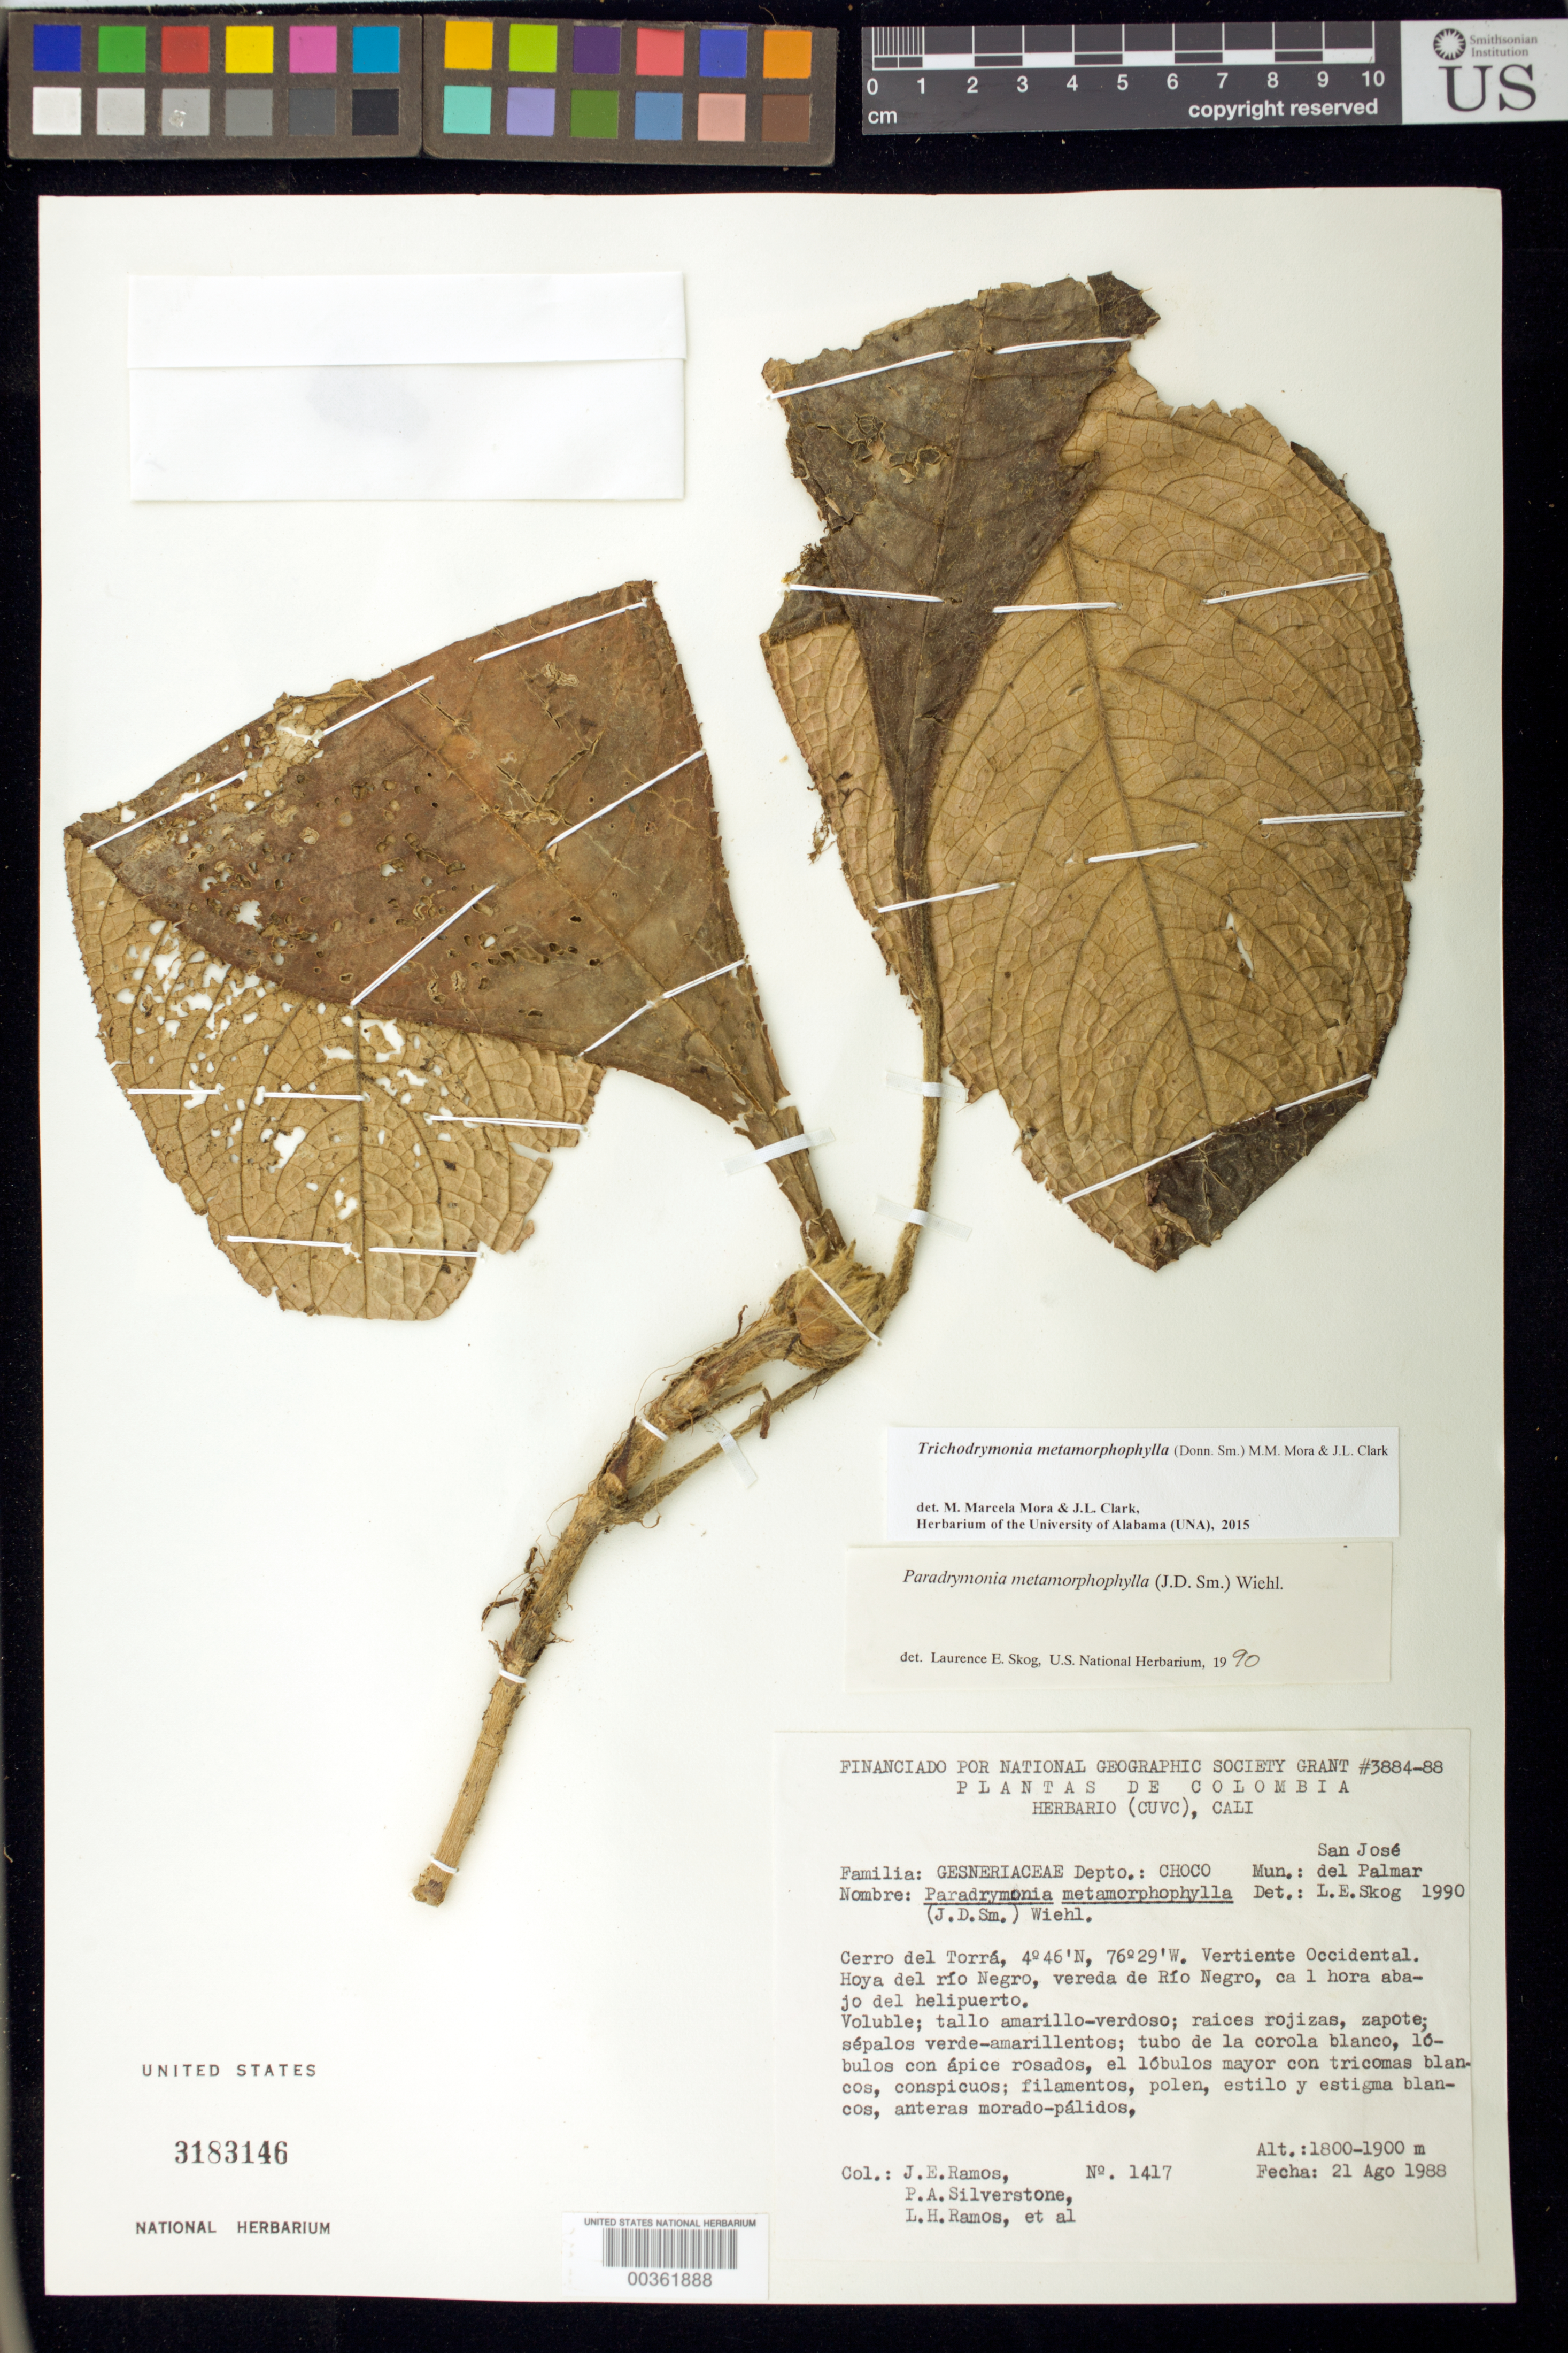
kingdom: Plantae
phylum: Tracheophyta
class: Magnoliopsida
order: Lamiales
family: Gesneriaceae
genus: Trichodrymonia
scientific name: Trichodrymonia metamorphophylla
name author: (Donn. Sm.) M.M. Mora & J.L. Clark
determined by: Mora, M. M.; Clark, J. L.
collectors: J. E. Ramos, P. A. Silverstone-Sopkin, L. Ramos & et al.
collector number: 1417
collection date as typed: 21 Aug 1988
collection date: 1988-08-21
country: Colombia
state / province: Chocó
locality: San Jose del Palmar, Cerro del Torra, vertiente occidental, hoya del Rio Negro, vereda de Rio Negro, ...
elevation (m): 1800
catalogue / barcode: US 3183146